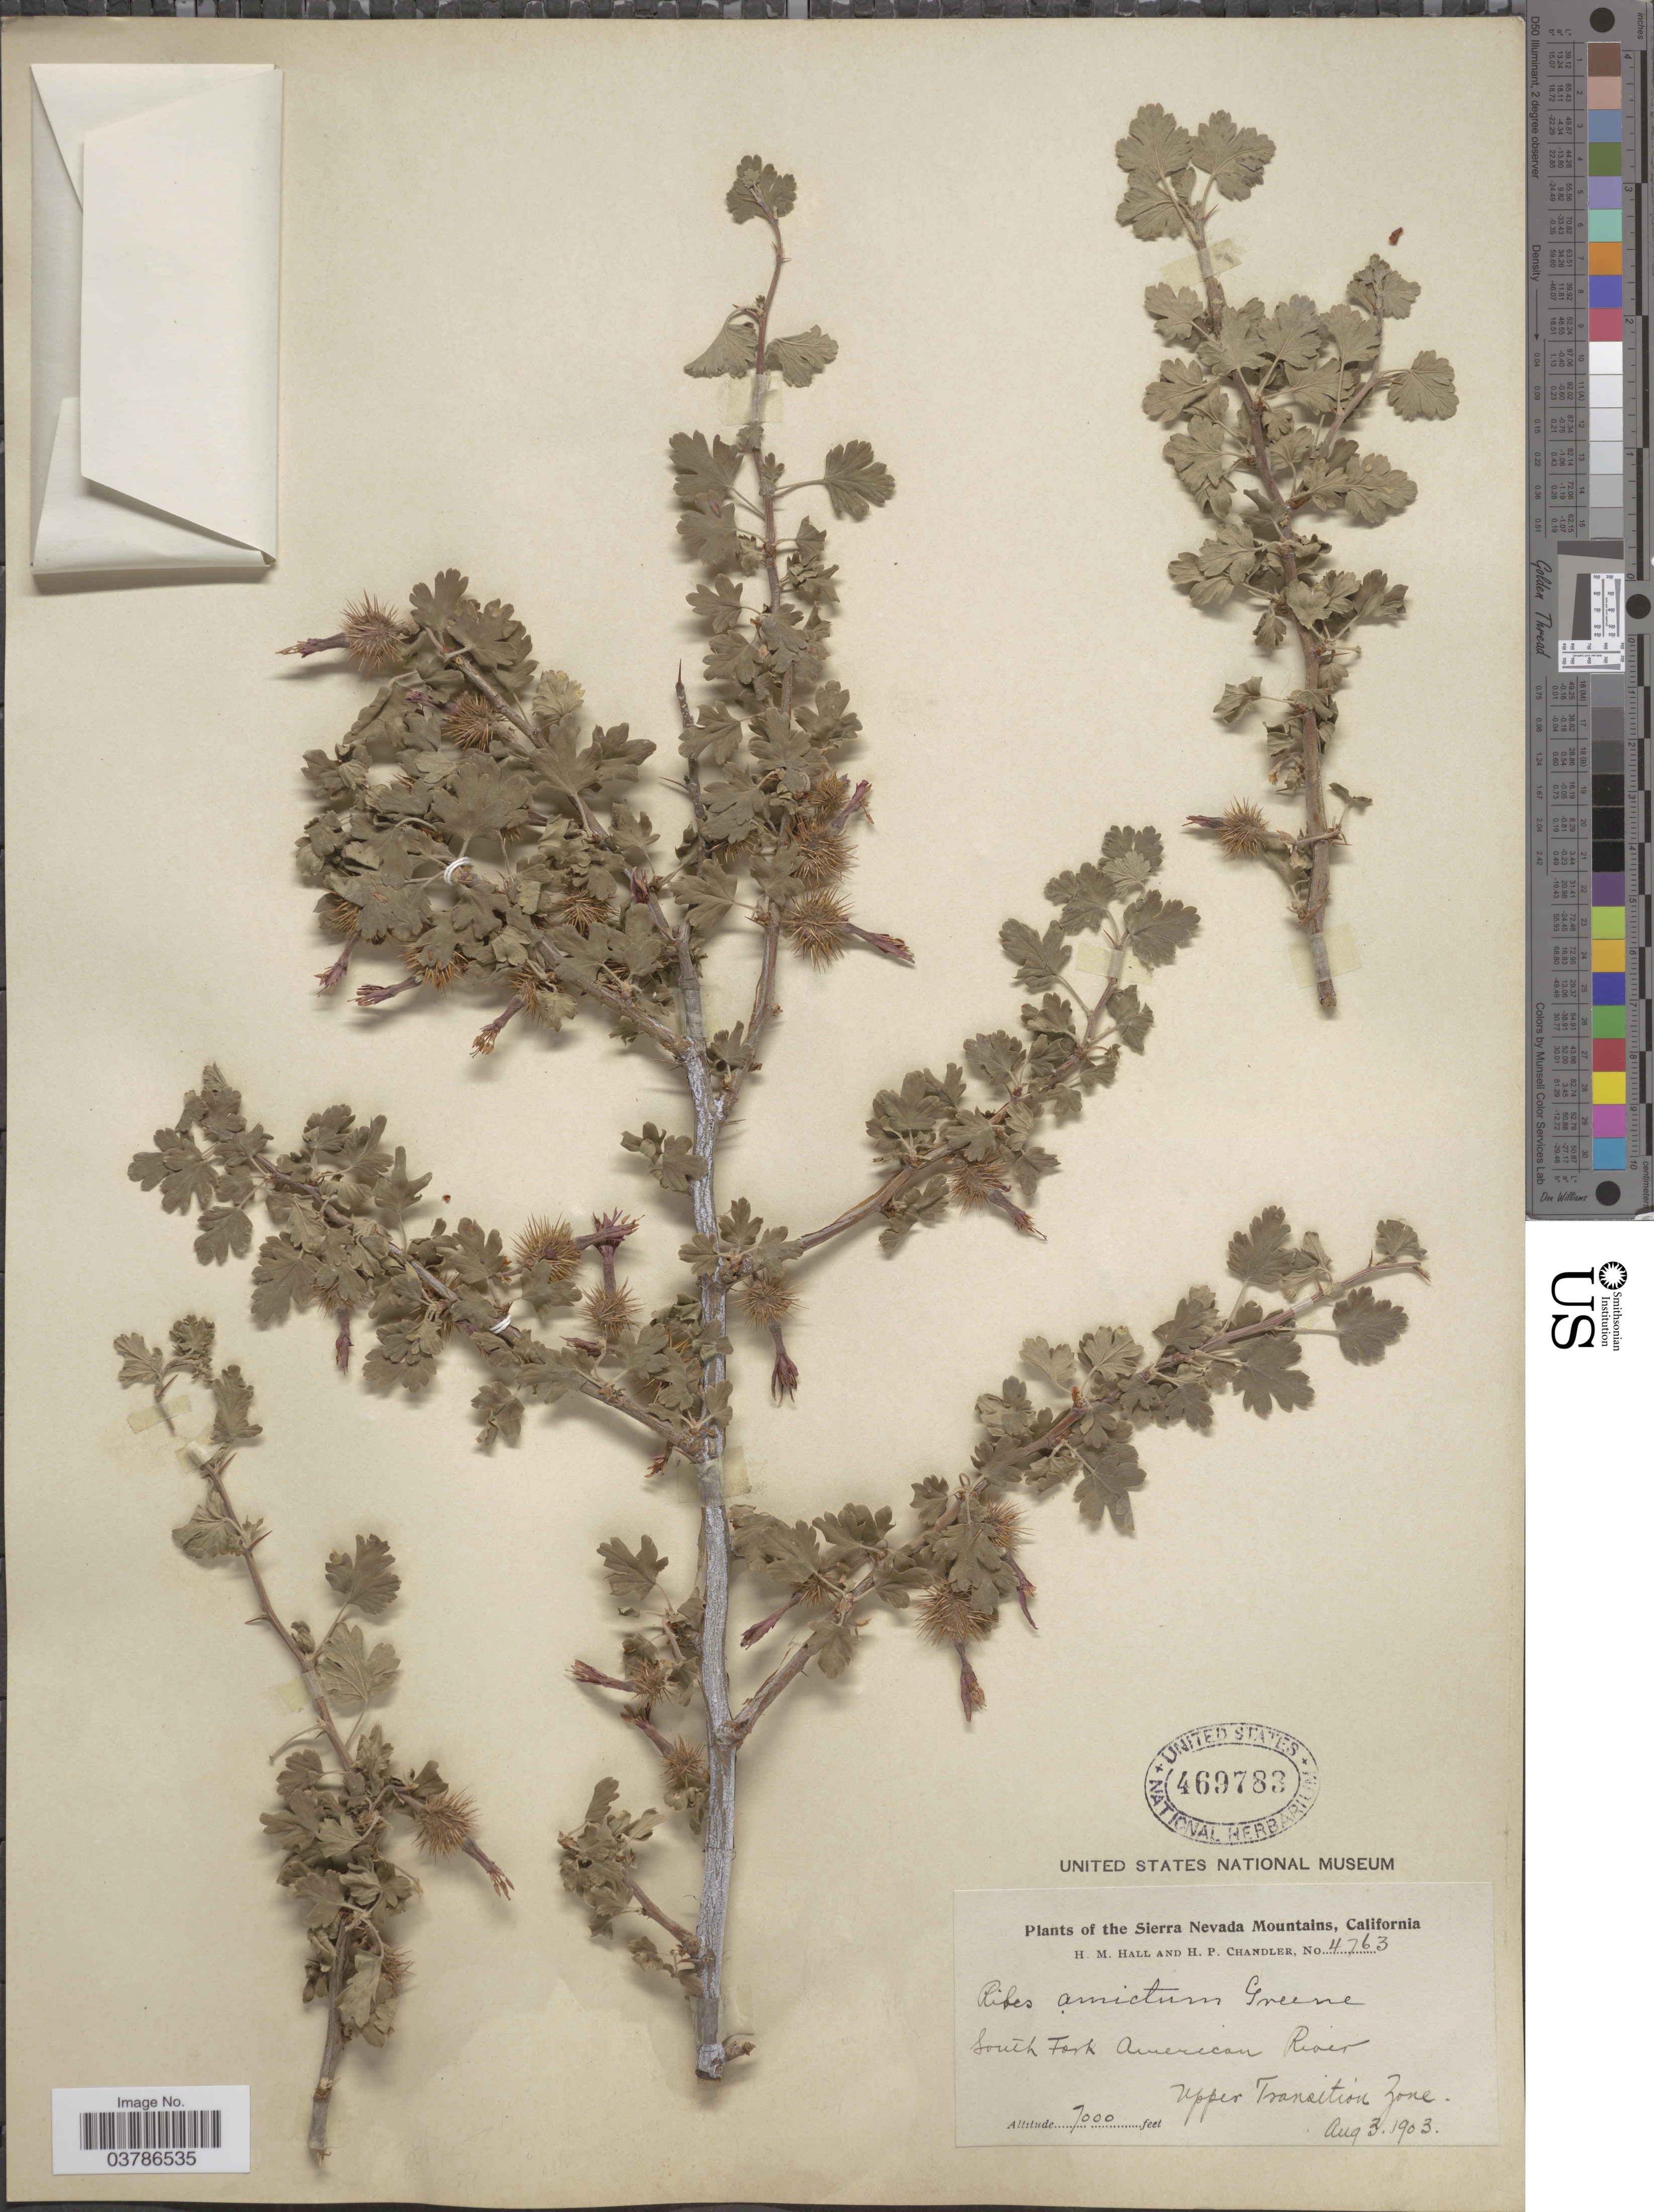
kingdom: Plantae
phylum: Tracheophyta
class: Magnoliopsida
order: Saxifragales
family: Grossulariaceae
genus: Ribes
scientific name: Ribes roezlii var. amictum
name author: (Greene) Jeps.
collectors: H. M. Hall & H. Chandler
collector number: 4763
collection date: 1903-08-03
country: United States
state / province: California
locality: The Sierra Nevada Mountains. South Fork American River. Upper Transition Zone.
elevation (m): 2134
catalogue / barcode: US 469783